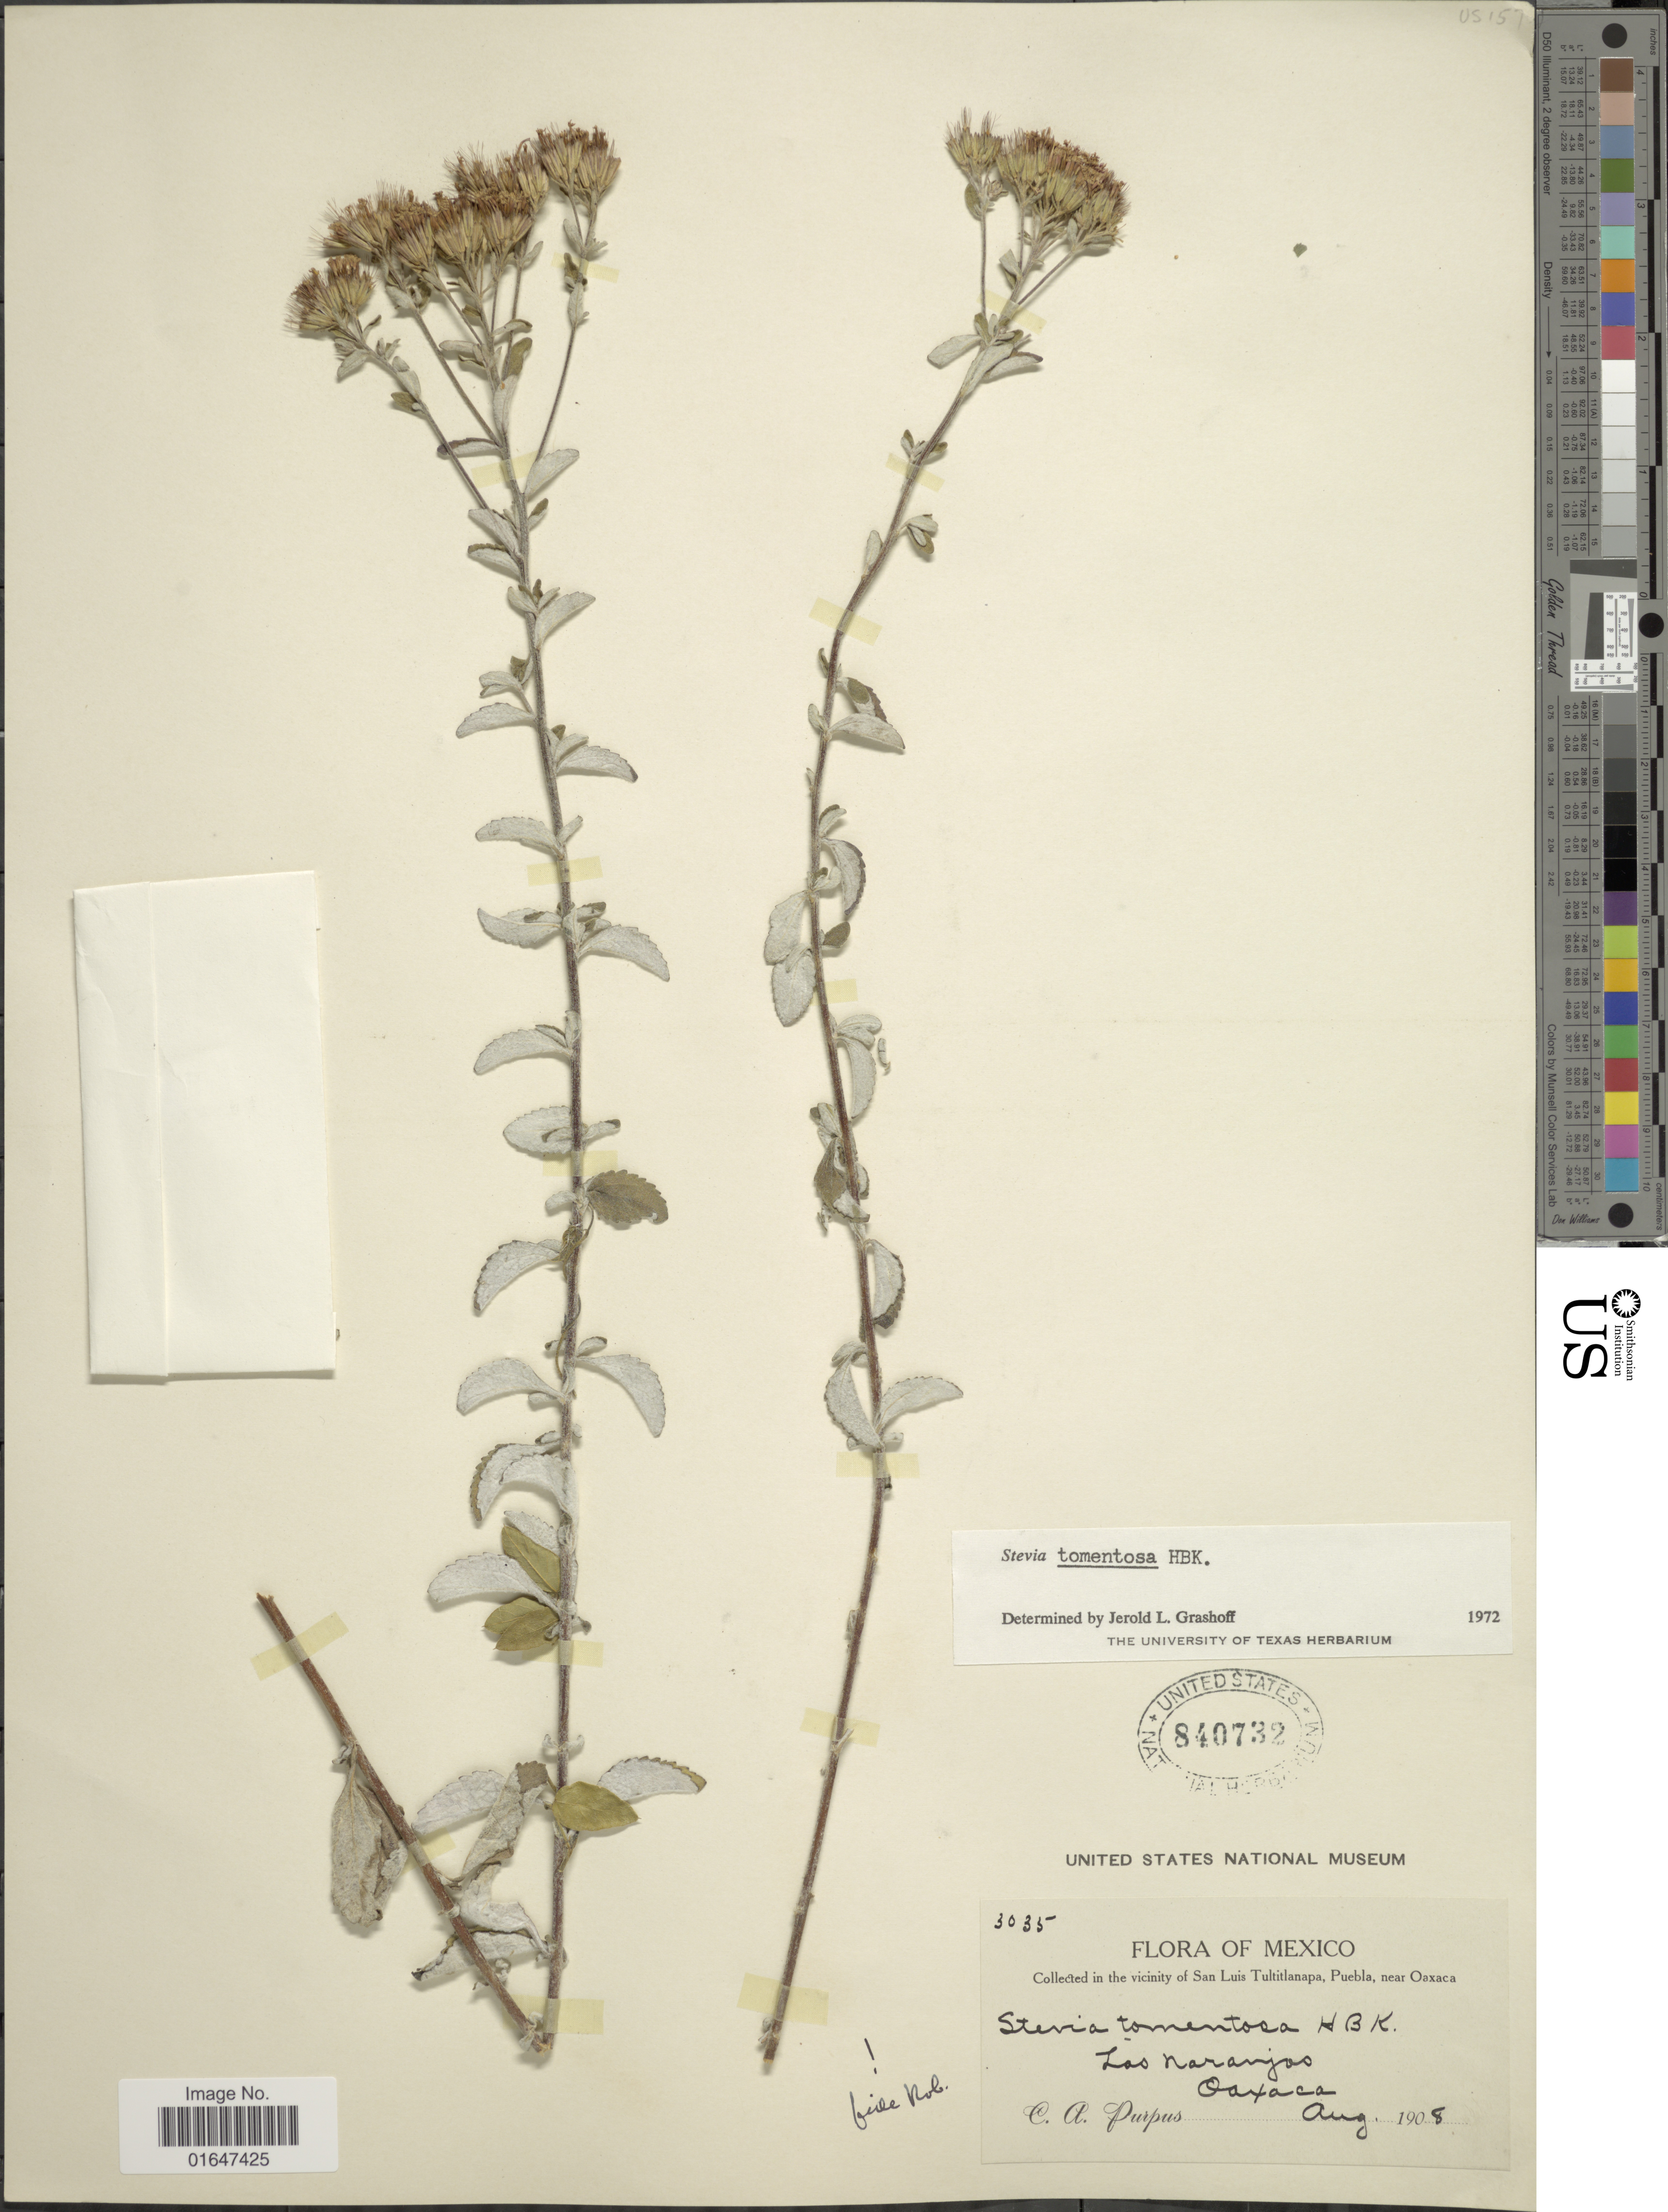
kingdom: Plantae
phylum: Tracheophyta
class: Magnoliopsida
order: Asterales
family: Asteraceae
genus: Stevia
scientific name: Stevia tomentosa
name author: Kunth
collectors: C. A. Purpus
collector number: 3035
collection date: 1908-08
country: Mexico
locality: Vicinity of San Luis Tultitlanapa, Puebla, near Oaxaca, Las Narajos, Oaxaca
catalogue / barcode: US 840732